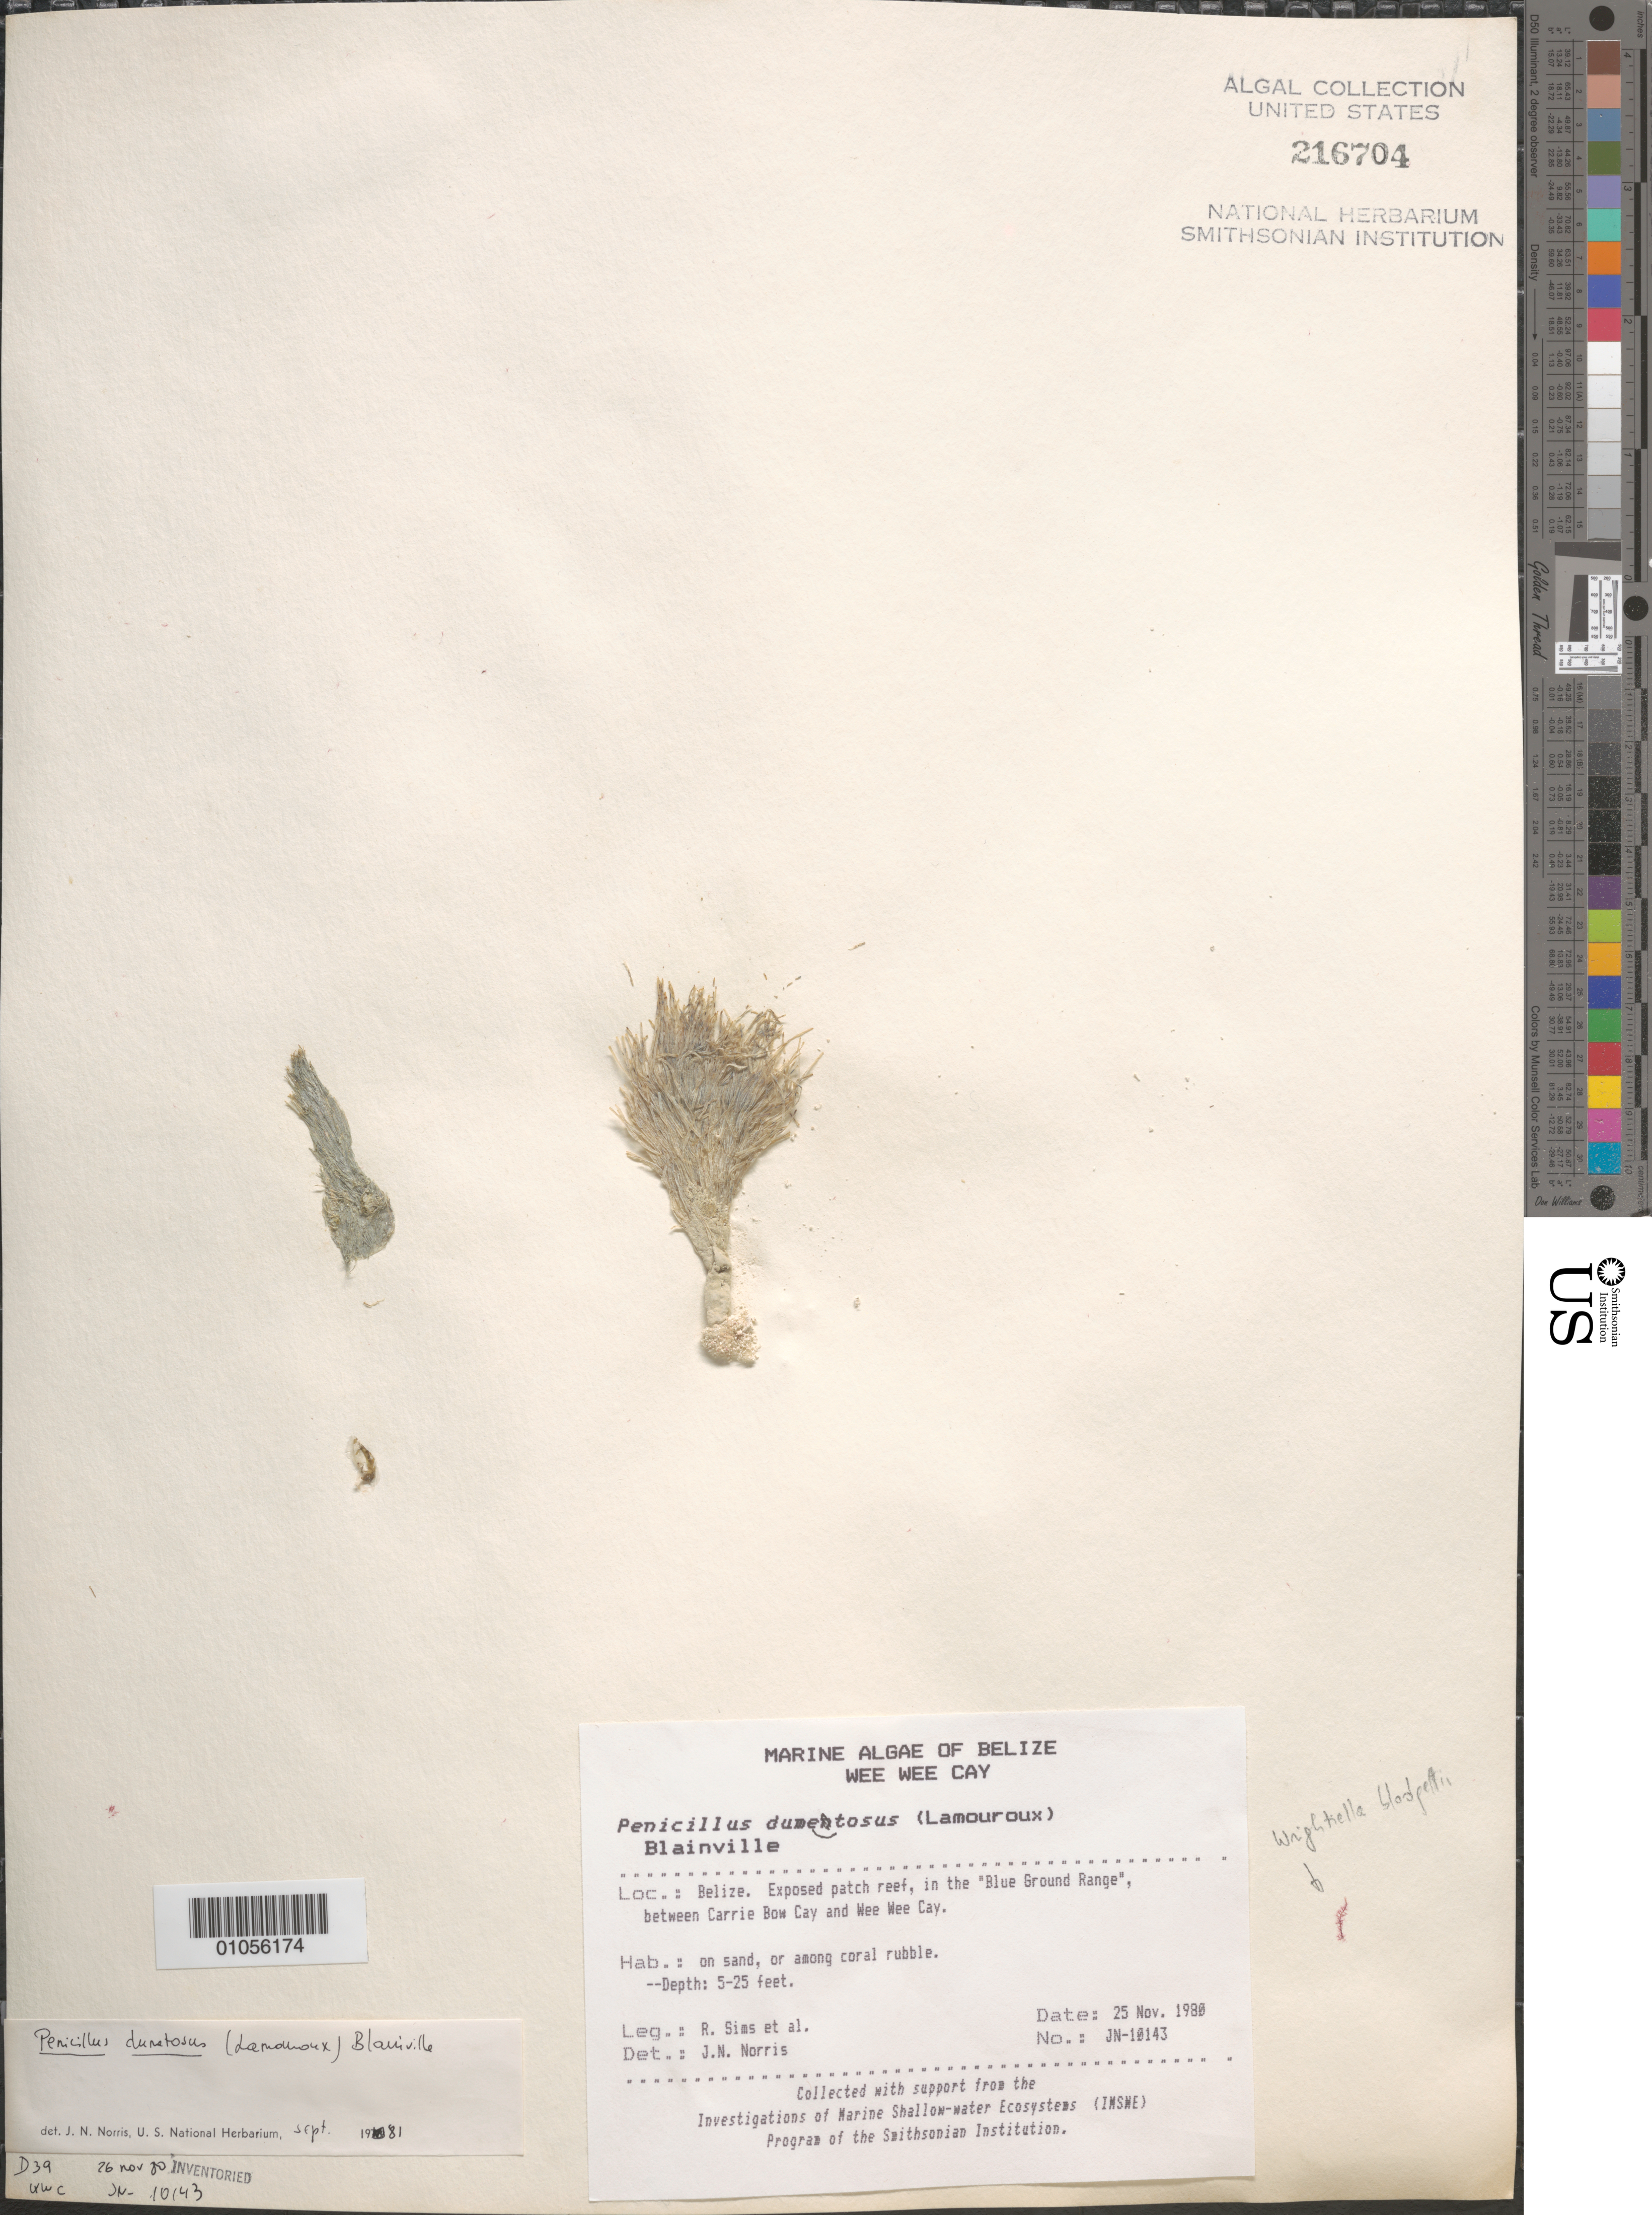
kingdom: Plantae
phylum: Chlorophyta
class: Ulvophyceae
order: Bryopsidales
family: Udoteaceae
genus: Penicillus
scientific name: Penicillus dumetosus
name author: (J.V.Lamouroux) Blainville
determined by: Norris, James N.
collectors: R. H. Sims & et al.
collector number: JN-10143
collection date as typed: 25 Nov 1980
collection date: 1980-11-25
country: Belize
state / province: Stann Creek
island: Wee Wee Cay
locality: Blue Ground Range, between Carrie Bow Cay and Wee Wee Cay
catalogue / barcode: US 216704